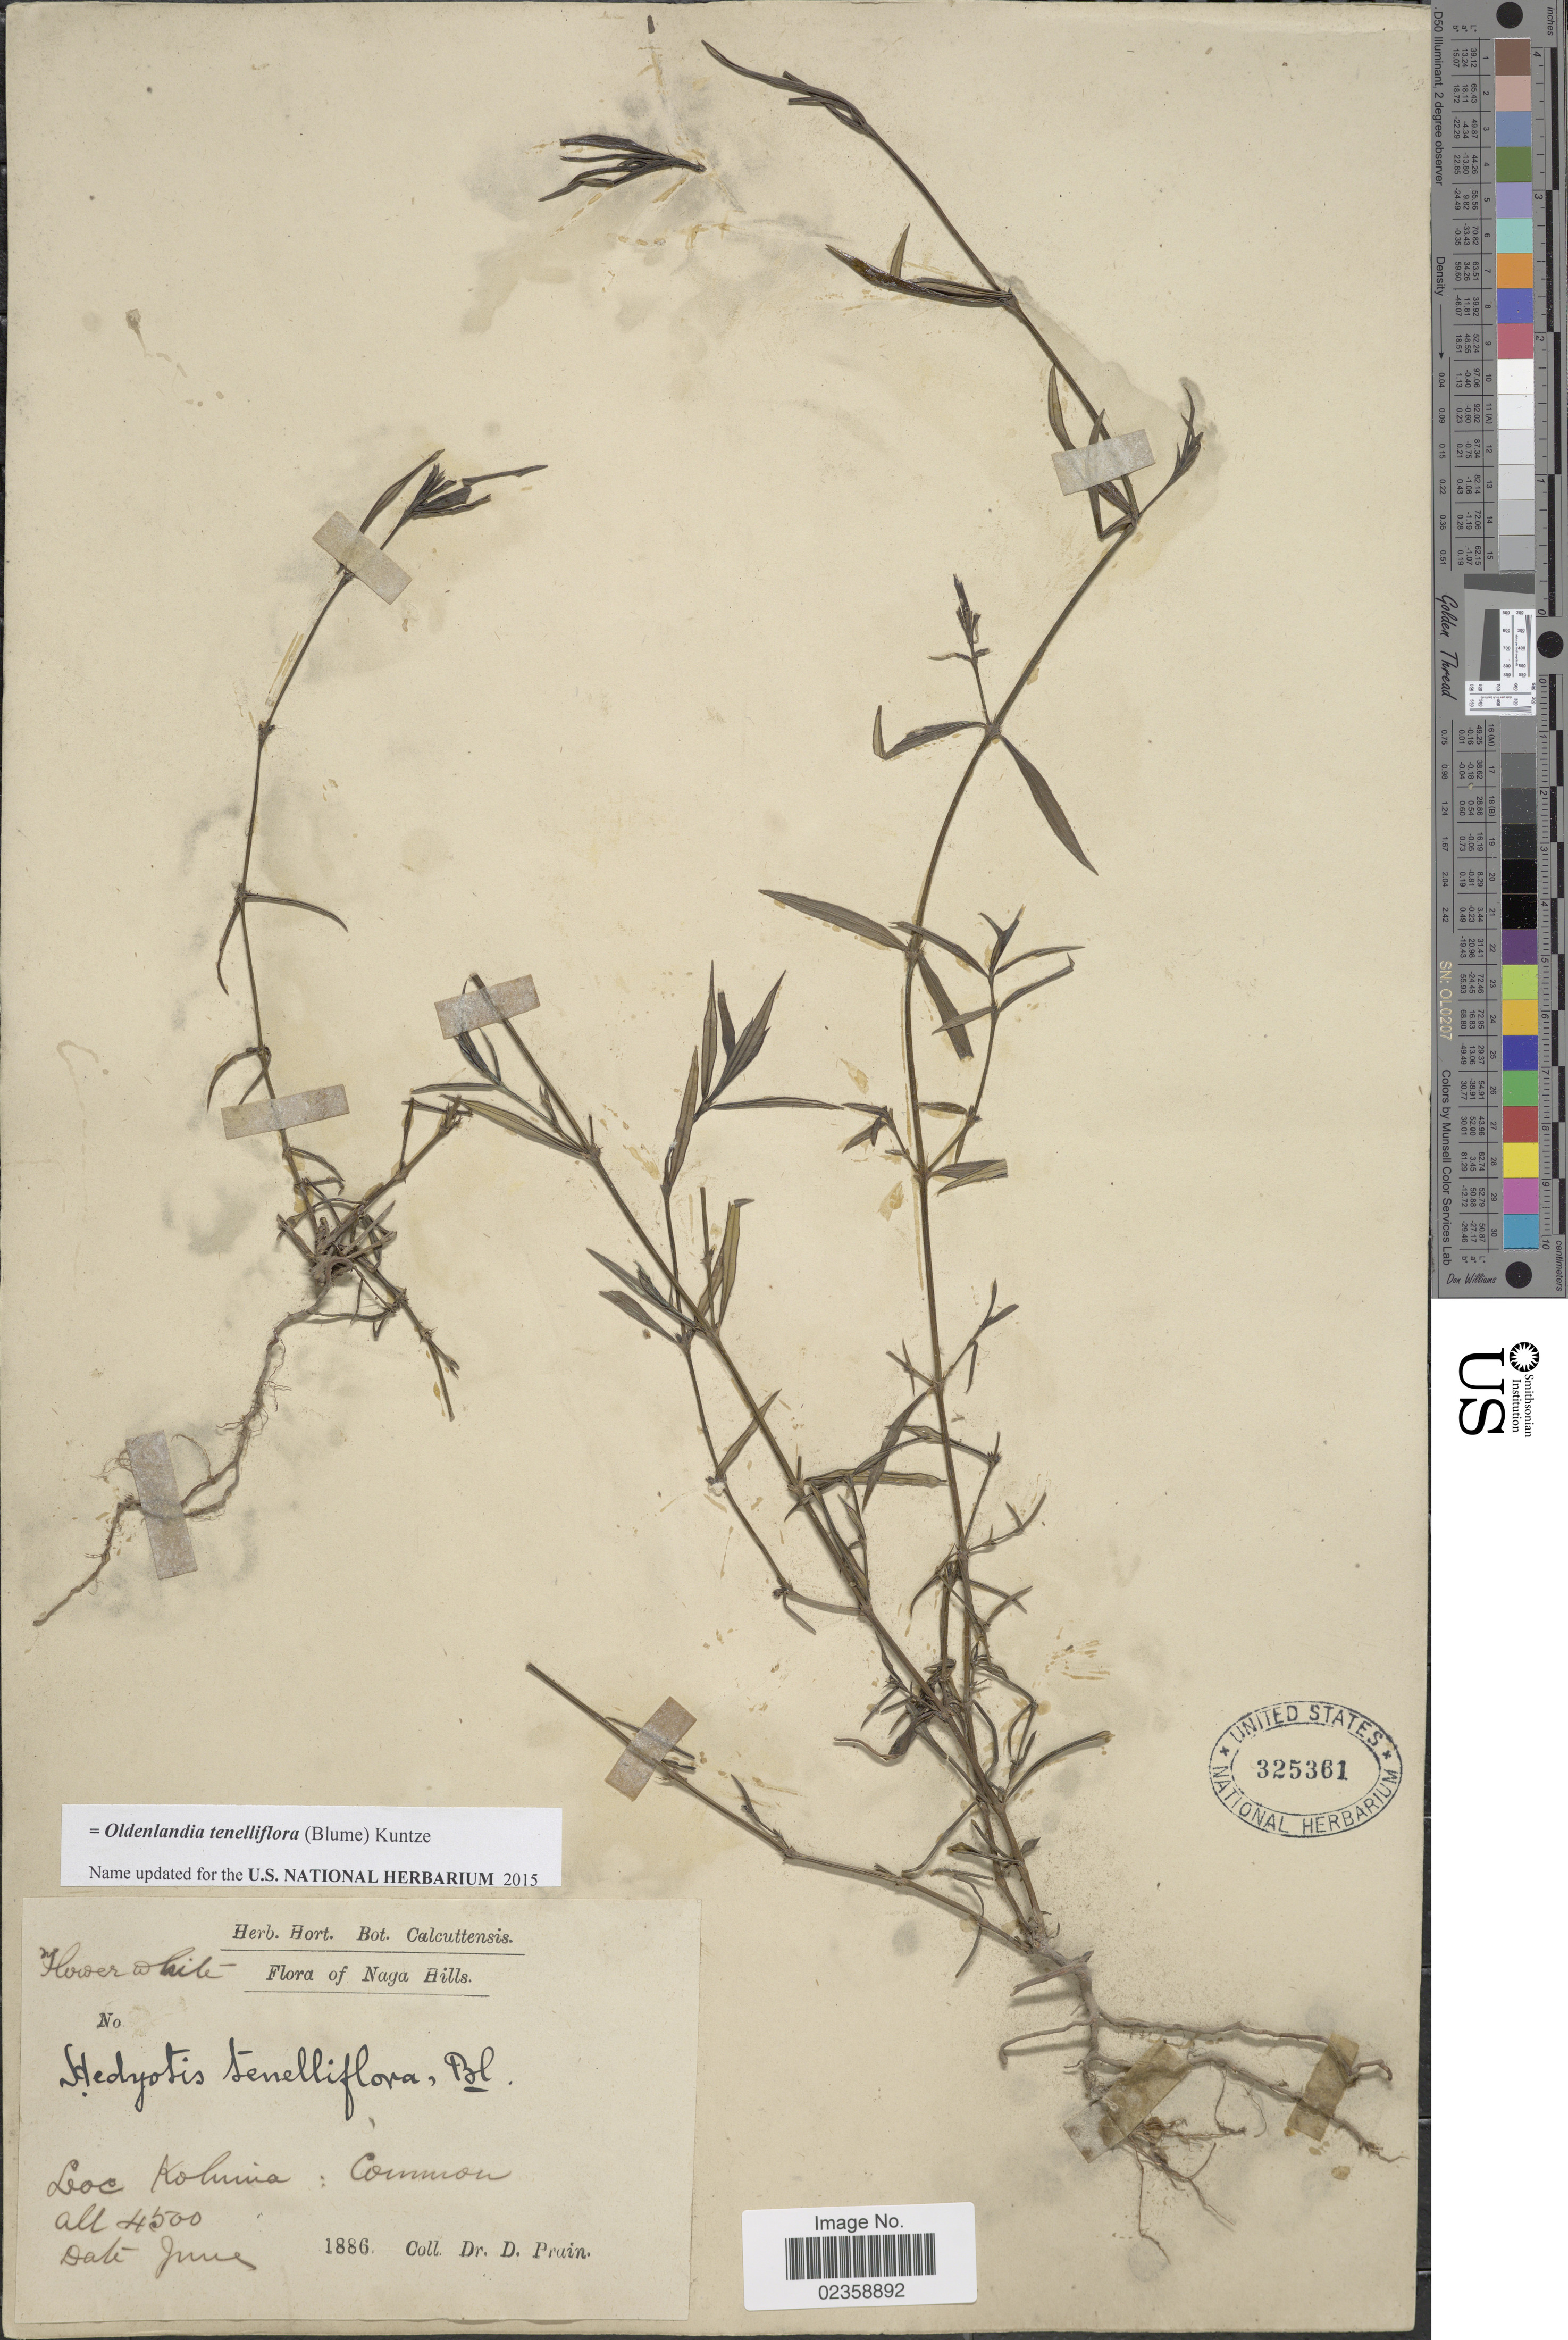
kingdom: Plantae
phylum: Tracheophyta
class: Magnoliopsida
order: Gentianales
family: Rubiaceae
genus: Oldenlandia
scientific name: Oldenlandia tenelliflora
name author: (Blume) Kuntze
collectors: D. Prain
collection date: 1886-06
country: India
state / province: Nagaland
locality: Naga Hills. Kohima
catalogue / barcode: US 325361